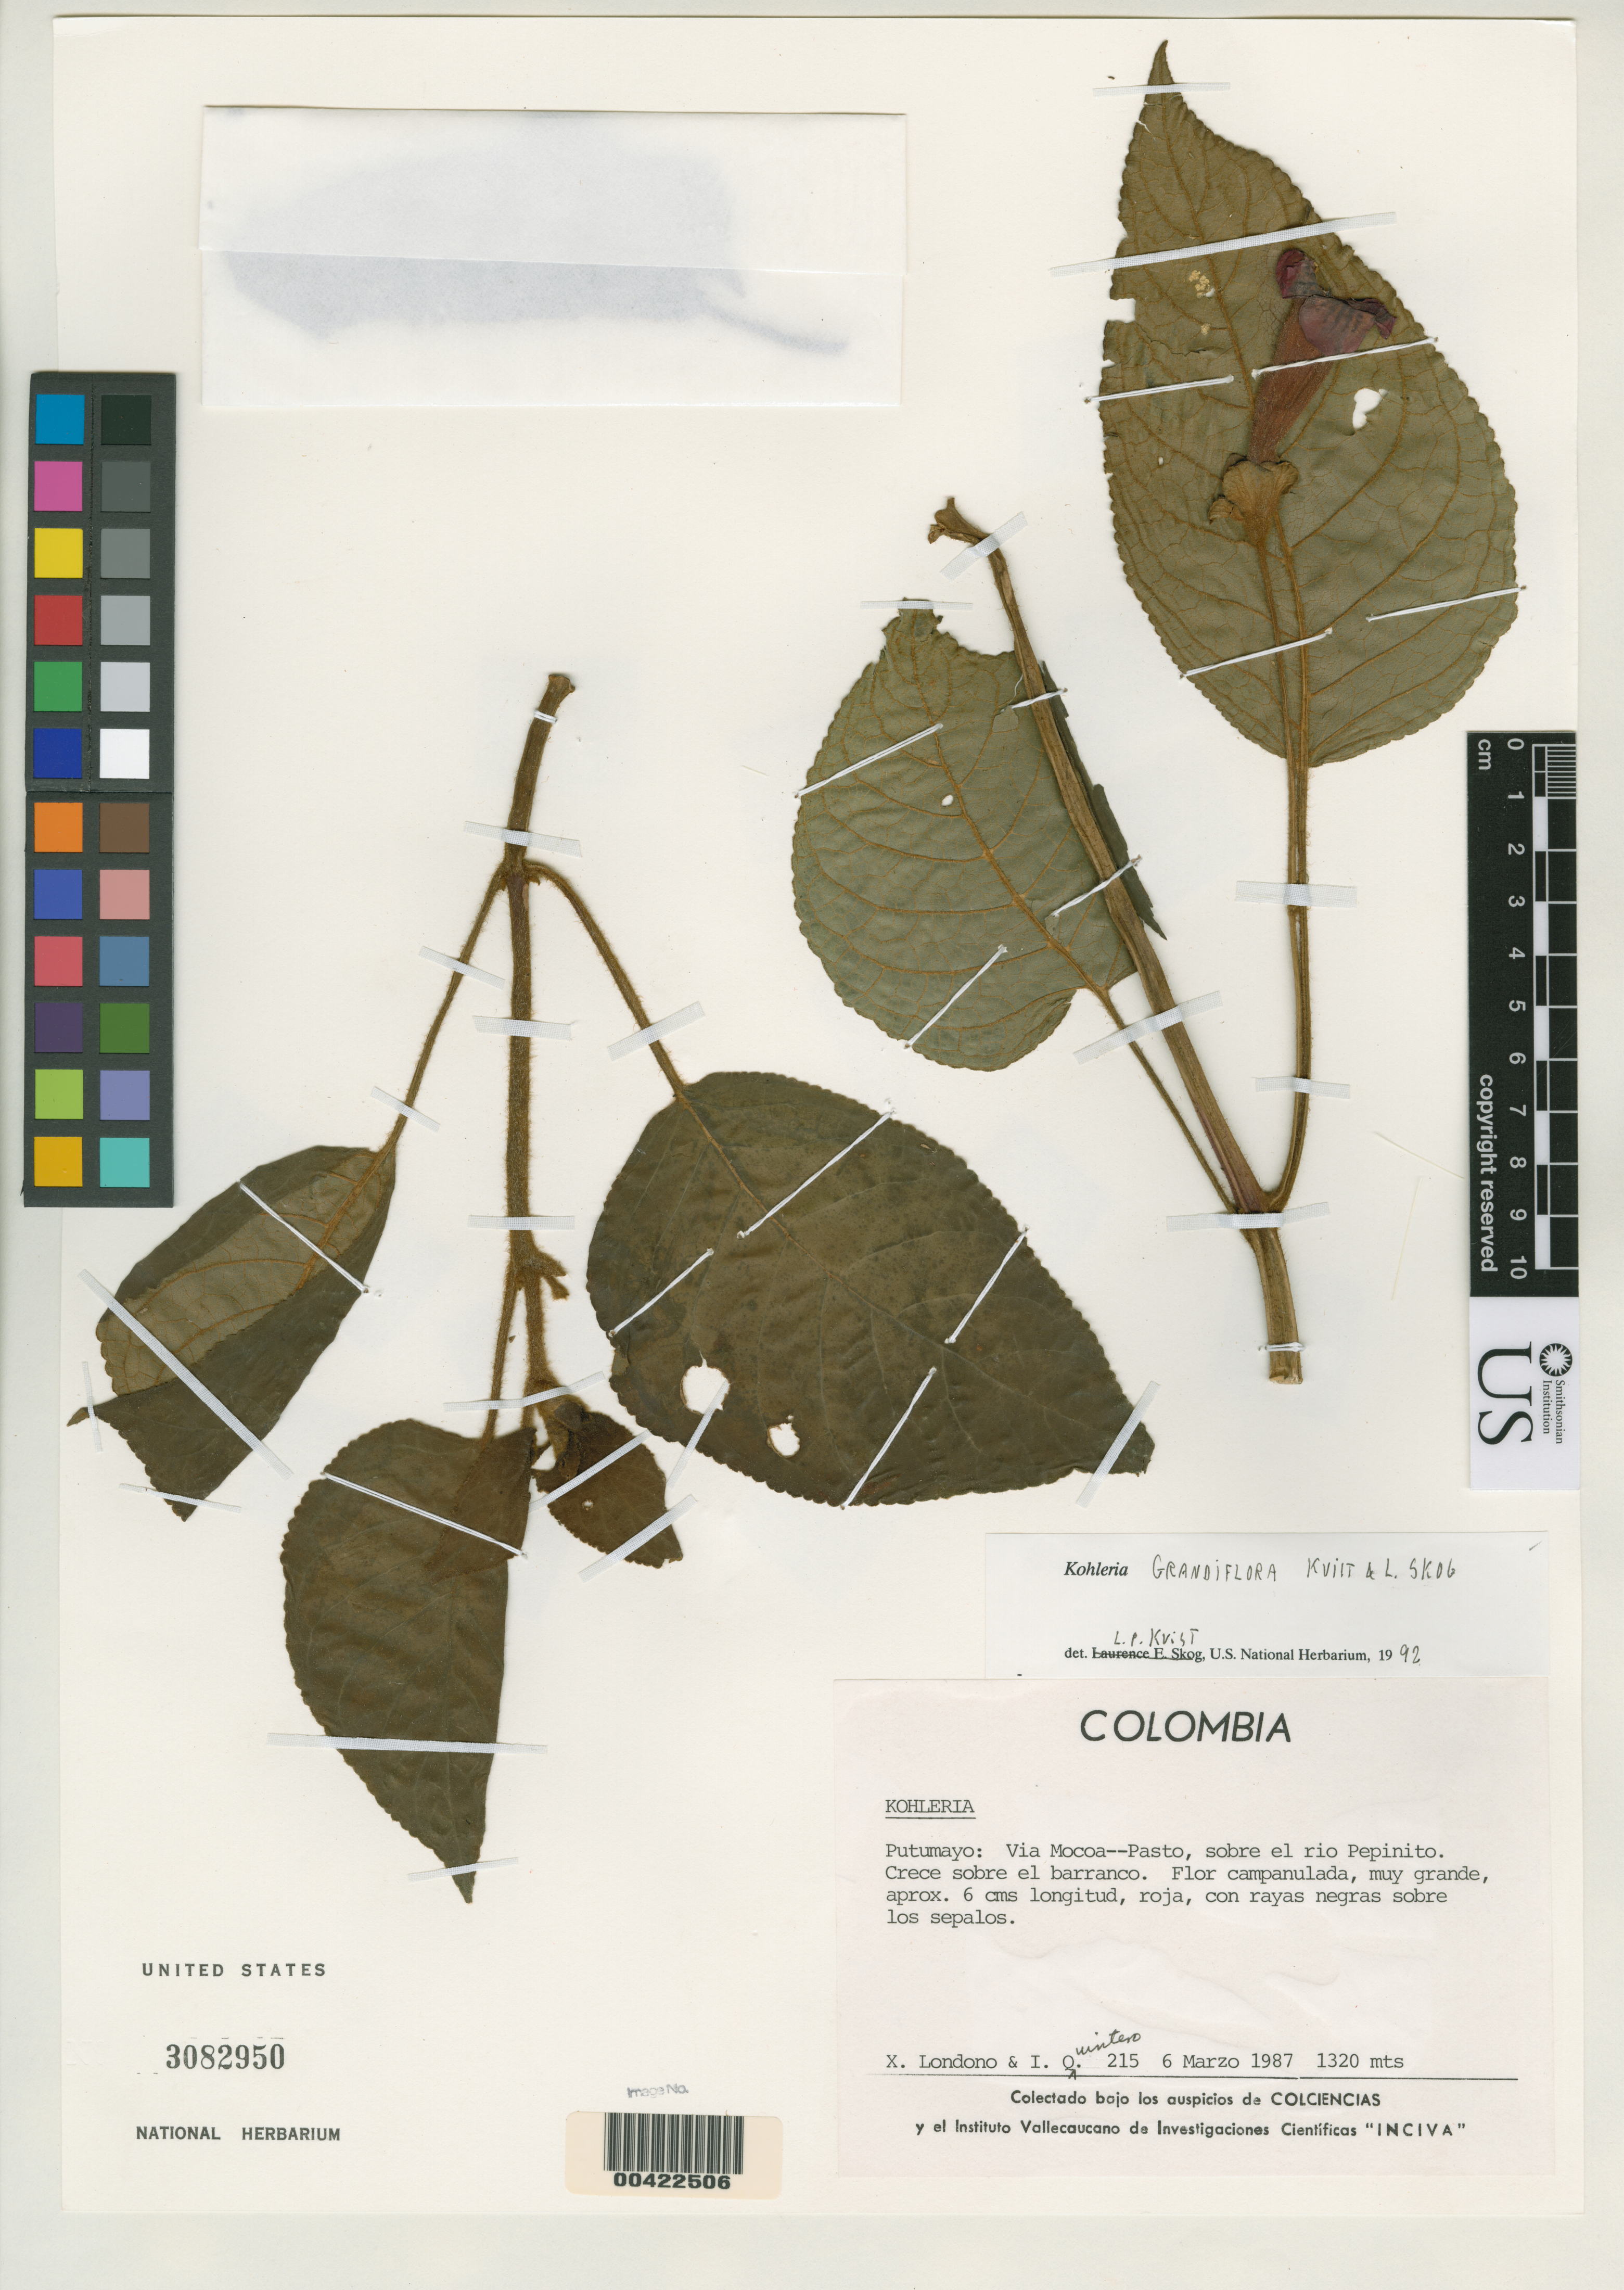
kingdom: Plantae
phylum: Tracheophyta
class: Magnoliopsida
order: Lamiales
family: Gesneriaceae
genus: Kohleria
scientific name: Kohleria grandiflora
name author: L.P. Kvist & L.E. Skog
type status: Isotype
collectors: X. Londoño & I. Quintero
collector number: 215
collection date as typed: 06 Mar 1987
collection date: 1987-03-06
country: Colombia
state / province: Putumayo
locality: Via Mocoa -- Pasto, sobre el rio Pepinito. Crece sobre el barranco.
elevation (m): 1320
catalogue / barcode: US 3082950